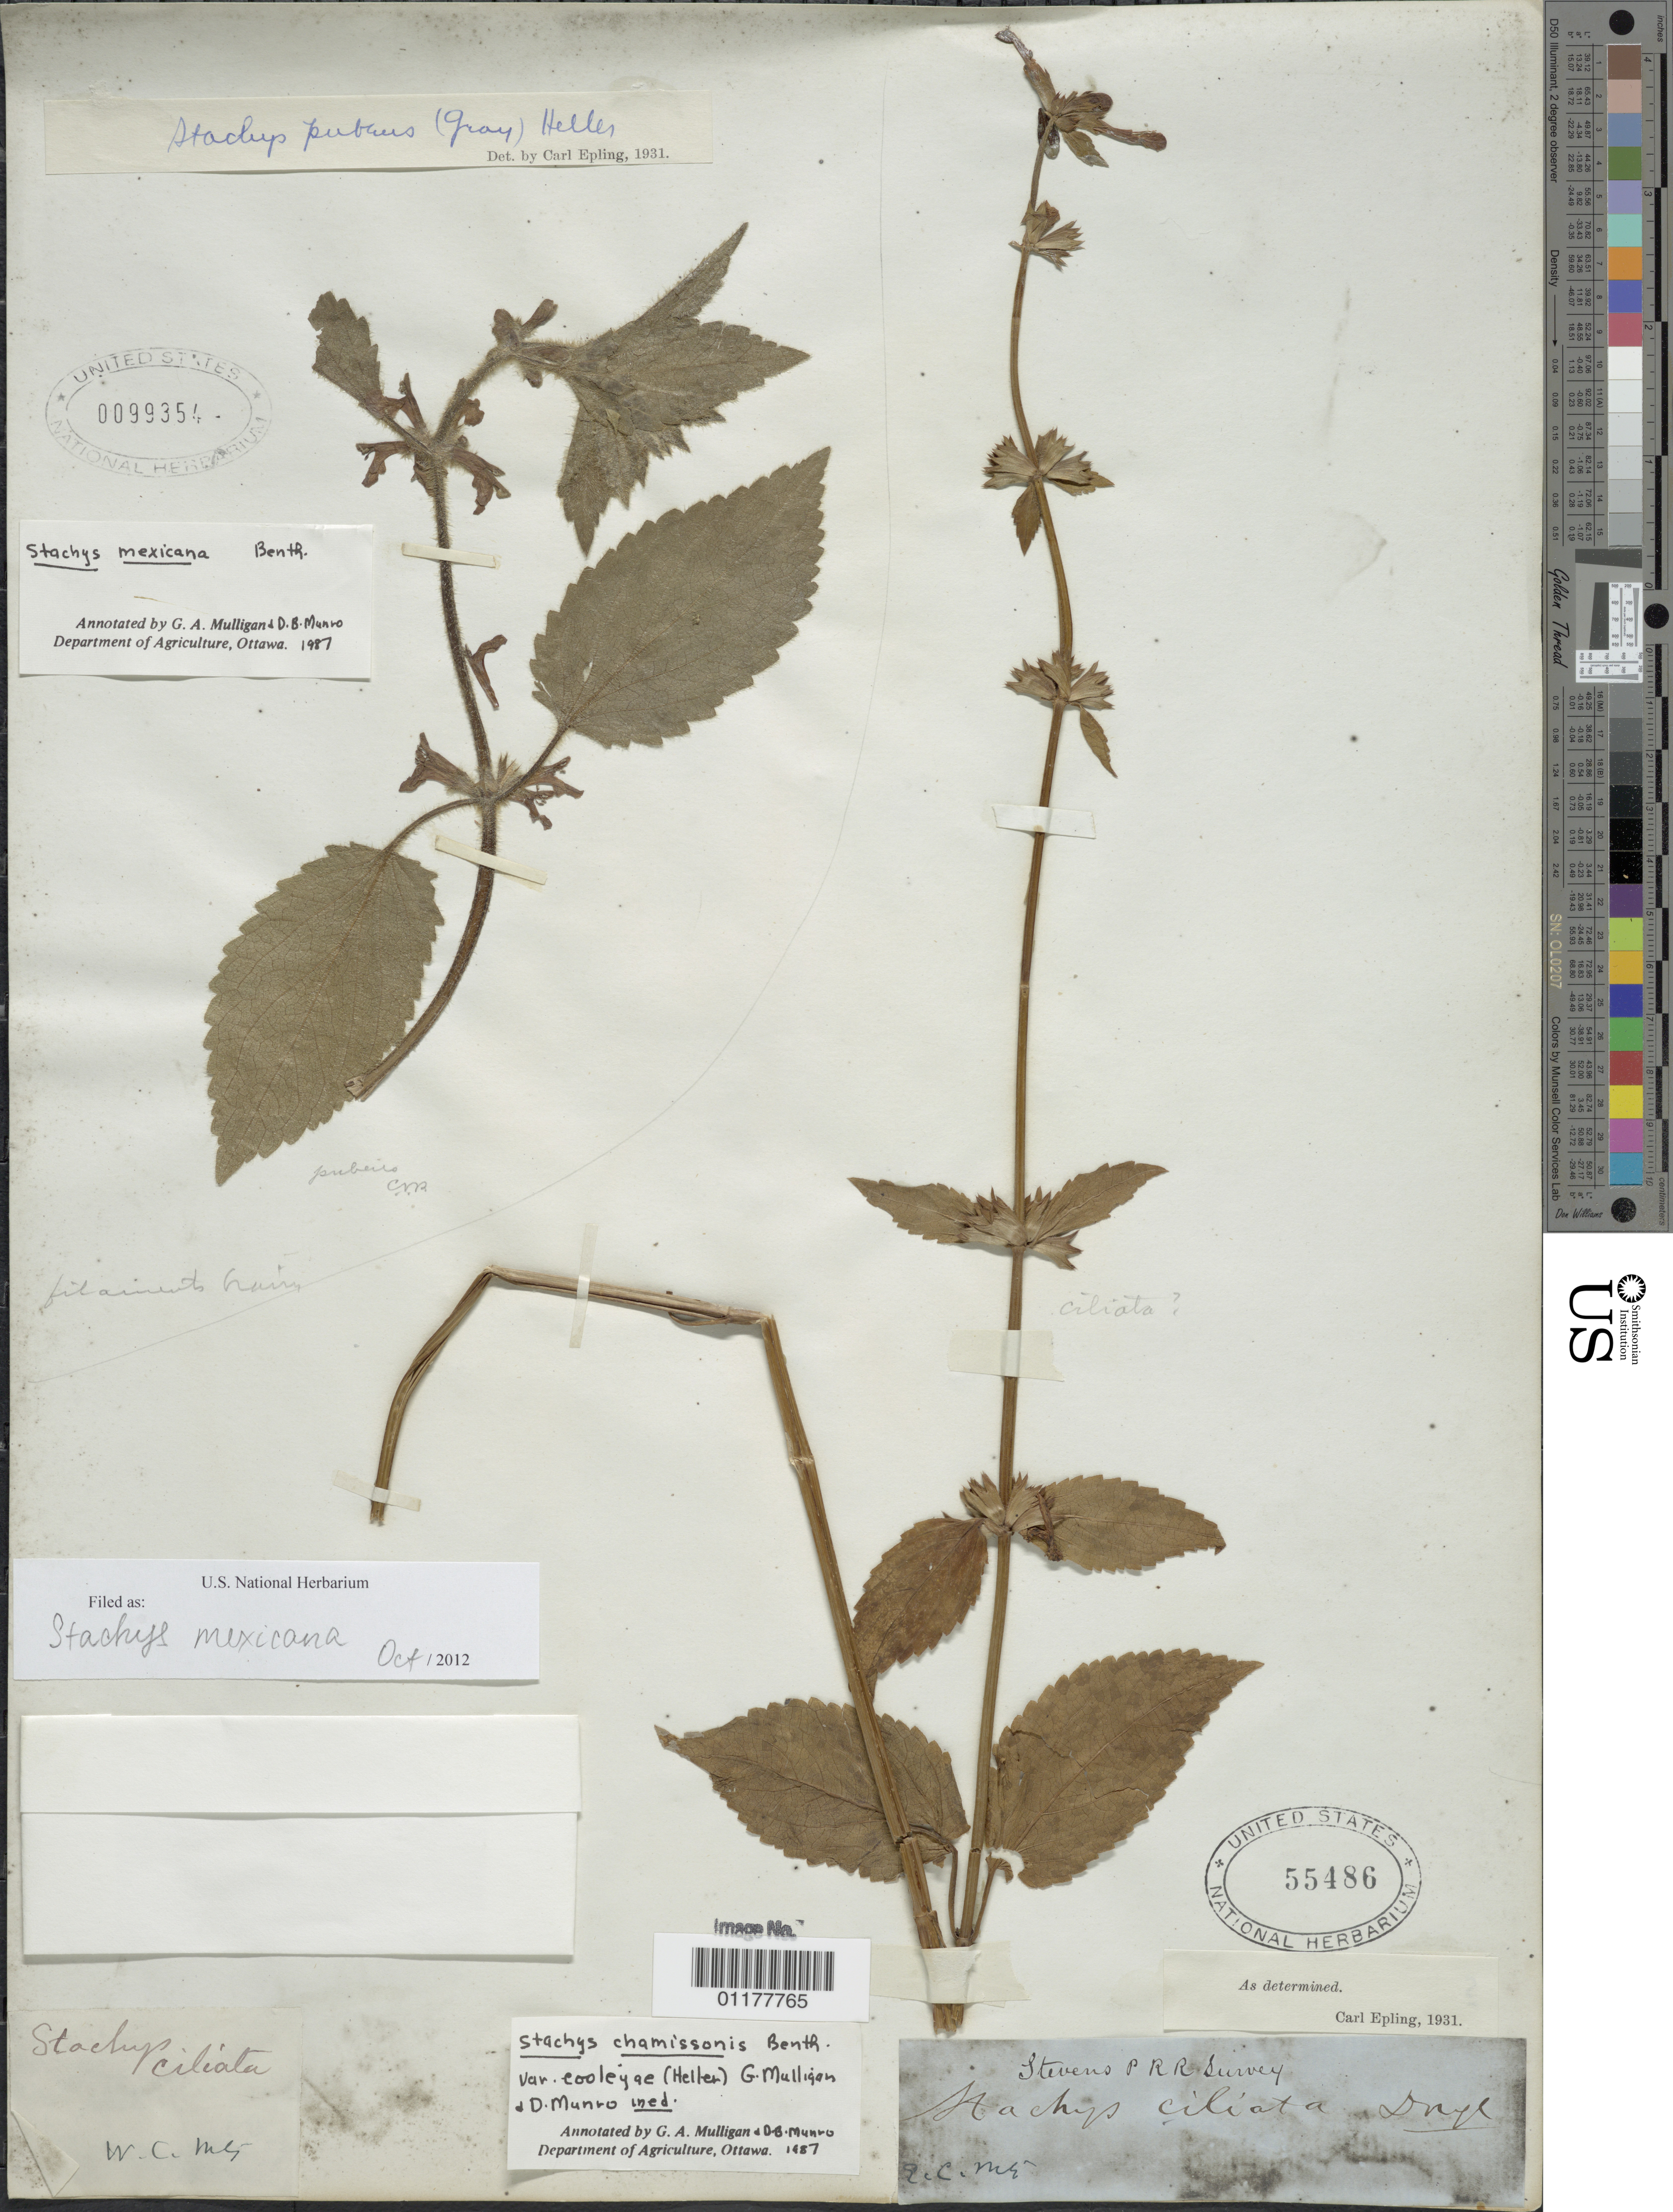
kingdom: Plantae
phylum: Tracheophyta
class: Magnoliopsida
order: Lamiales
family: Lamiaceae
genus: Stachys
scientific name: Stachys mexicana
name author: Benth.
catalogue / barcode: US 99354-2